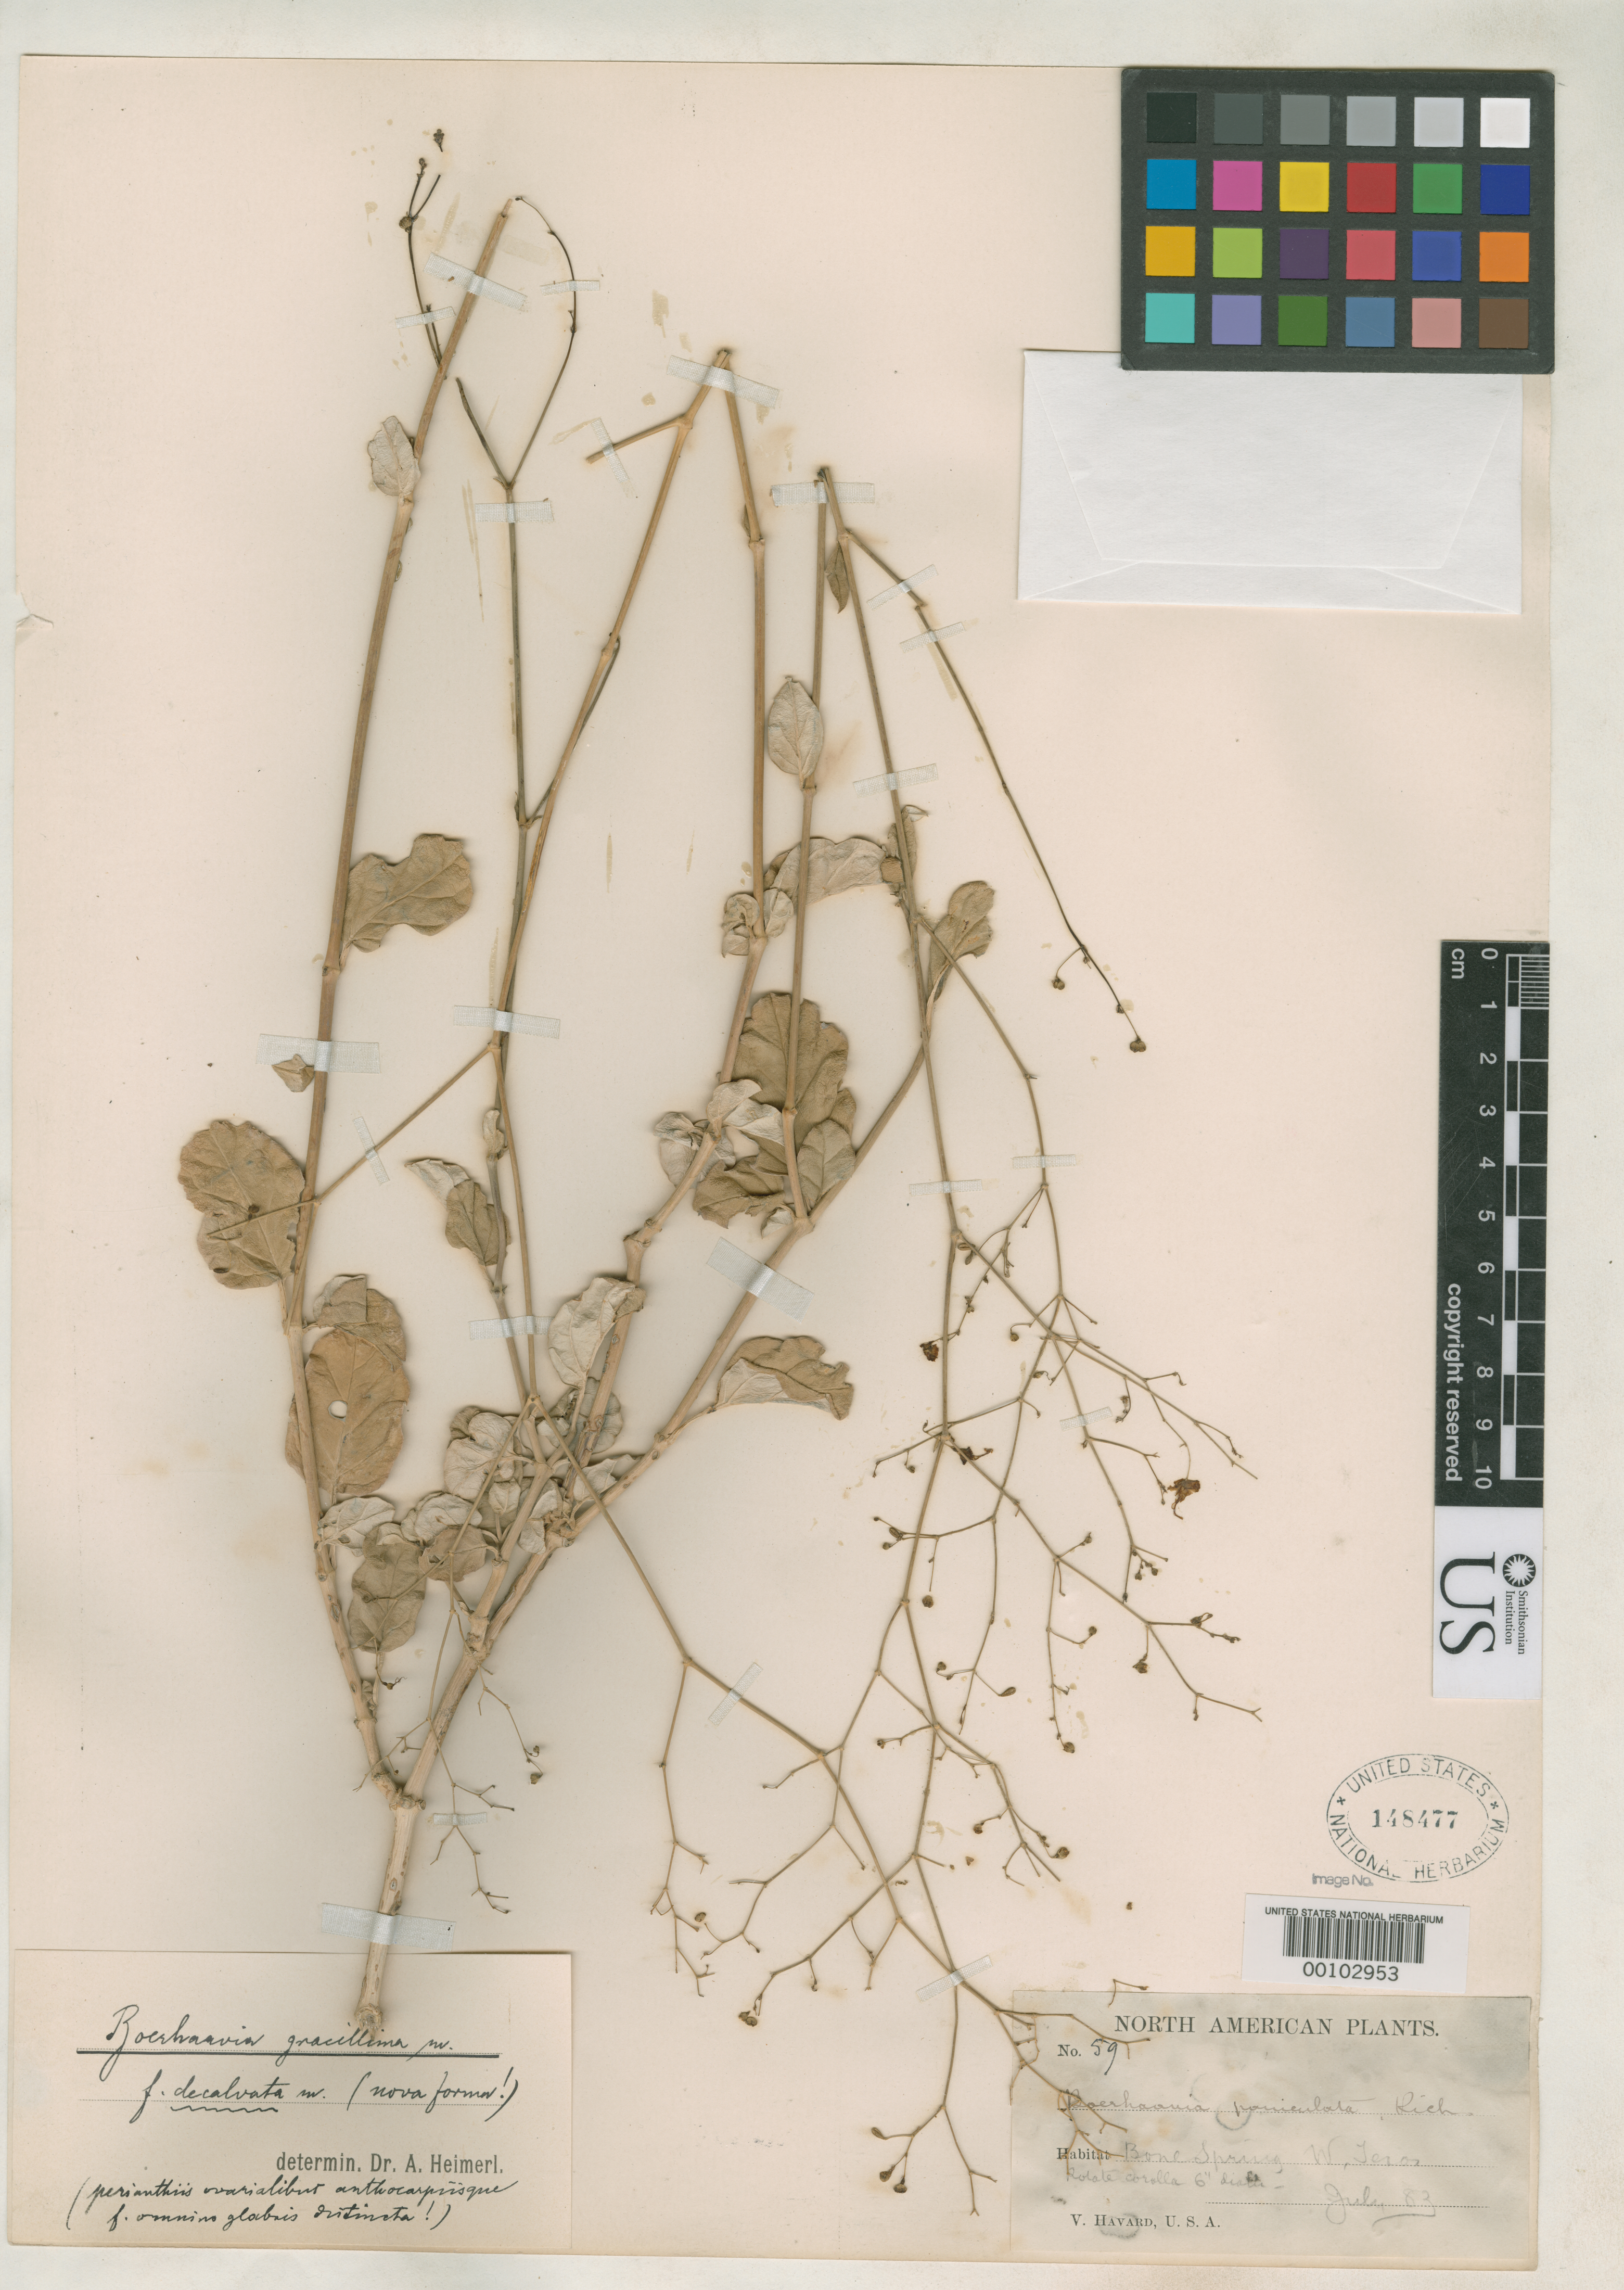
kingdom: Plantae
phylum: Tracheophyta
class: Magnoliopsida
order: Caryophyllales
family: Nyctaginaceae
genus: Boerhavia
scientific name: Boerhavia gracillima subsp. decalvata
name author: Heimerl in Standl.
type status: Holotype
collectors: V. Havard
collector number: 59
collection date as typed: Jul 1883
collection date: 1883-07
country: United States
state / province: Texas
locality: Bonespring, western Texas.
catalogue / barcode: US 148477